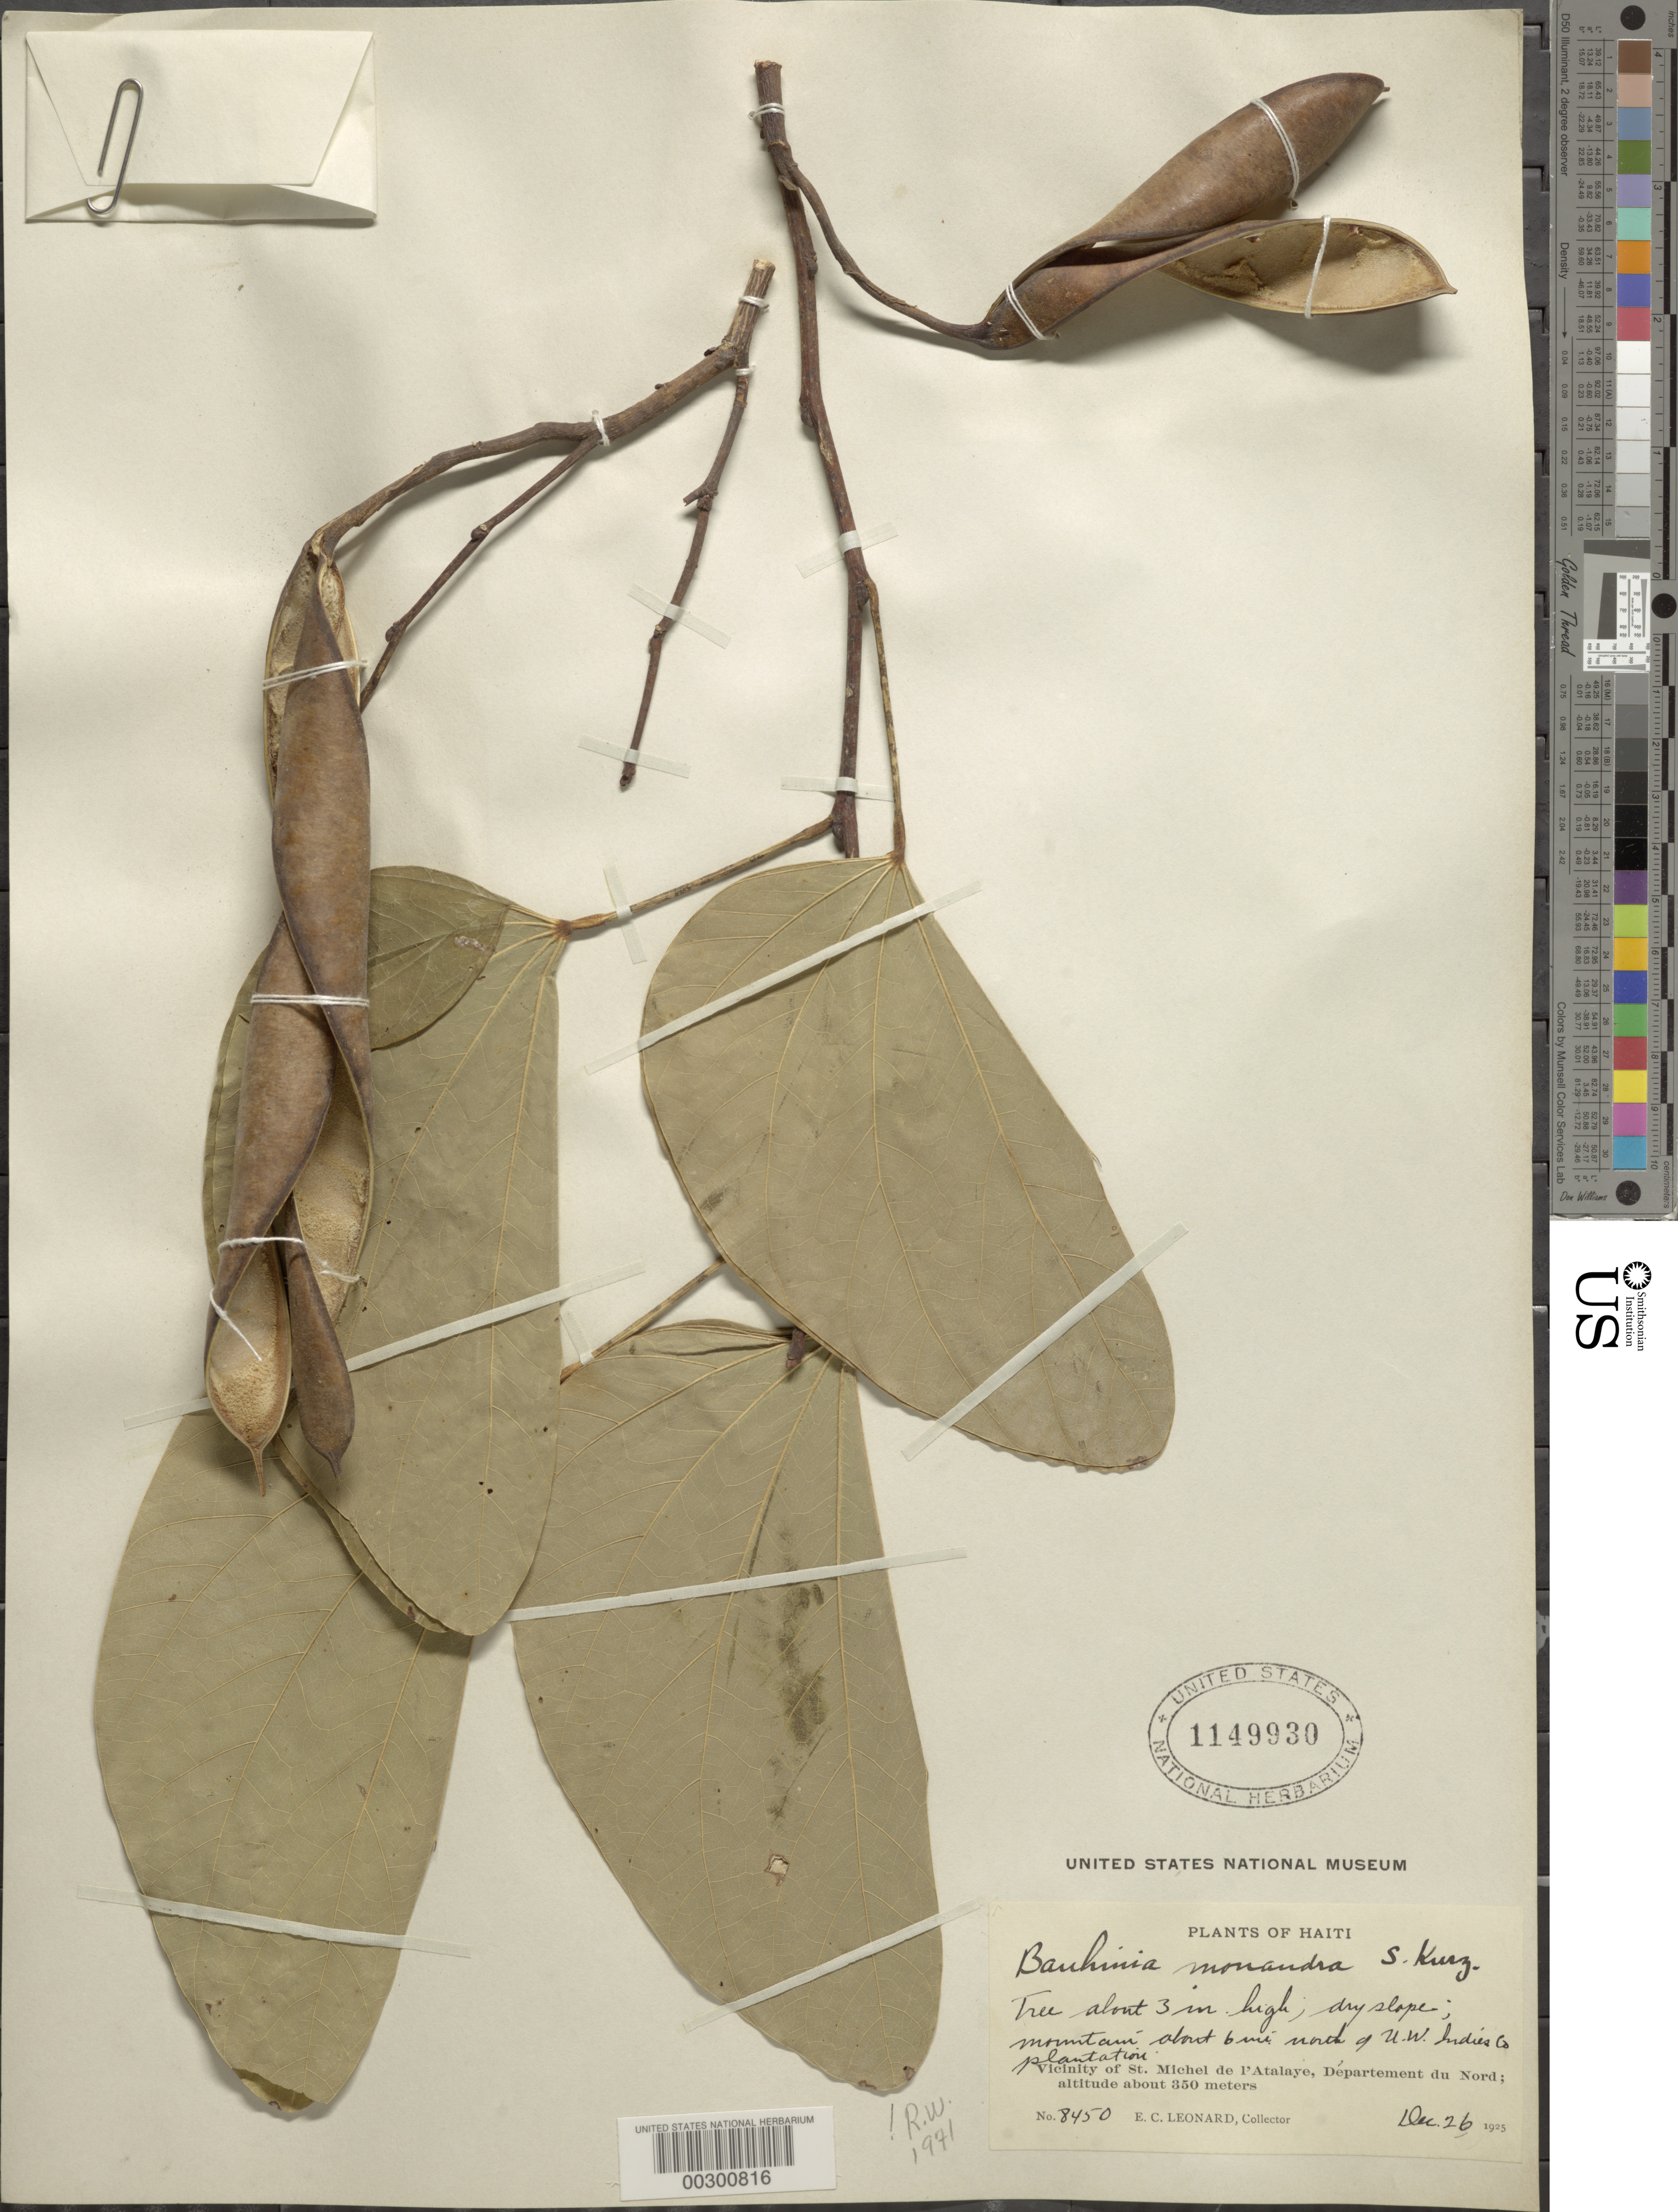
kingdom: Plantae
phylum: Tracheophyta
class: Magnoliopsida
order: Fabales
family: Fabaceae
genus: Bauhinia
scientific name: Bauhinia monandra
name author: Kurz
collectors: E. C. Leonard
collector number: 8450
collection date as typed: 26 Dec 1925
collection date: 1925-12-26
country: Haiti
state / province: Nord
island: Hispaniola Island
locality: Vicinity of st. michel de l'atalaye; ca 6 mi n of u.w. indies co. plantation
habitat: Dry slope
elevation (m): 350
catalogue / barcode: US 1149930